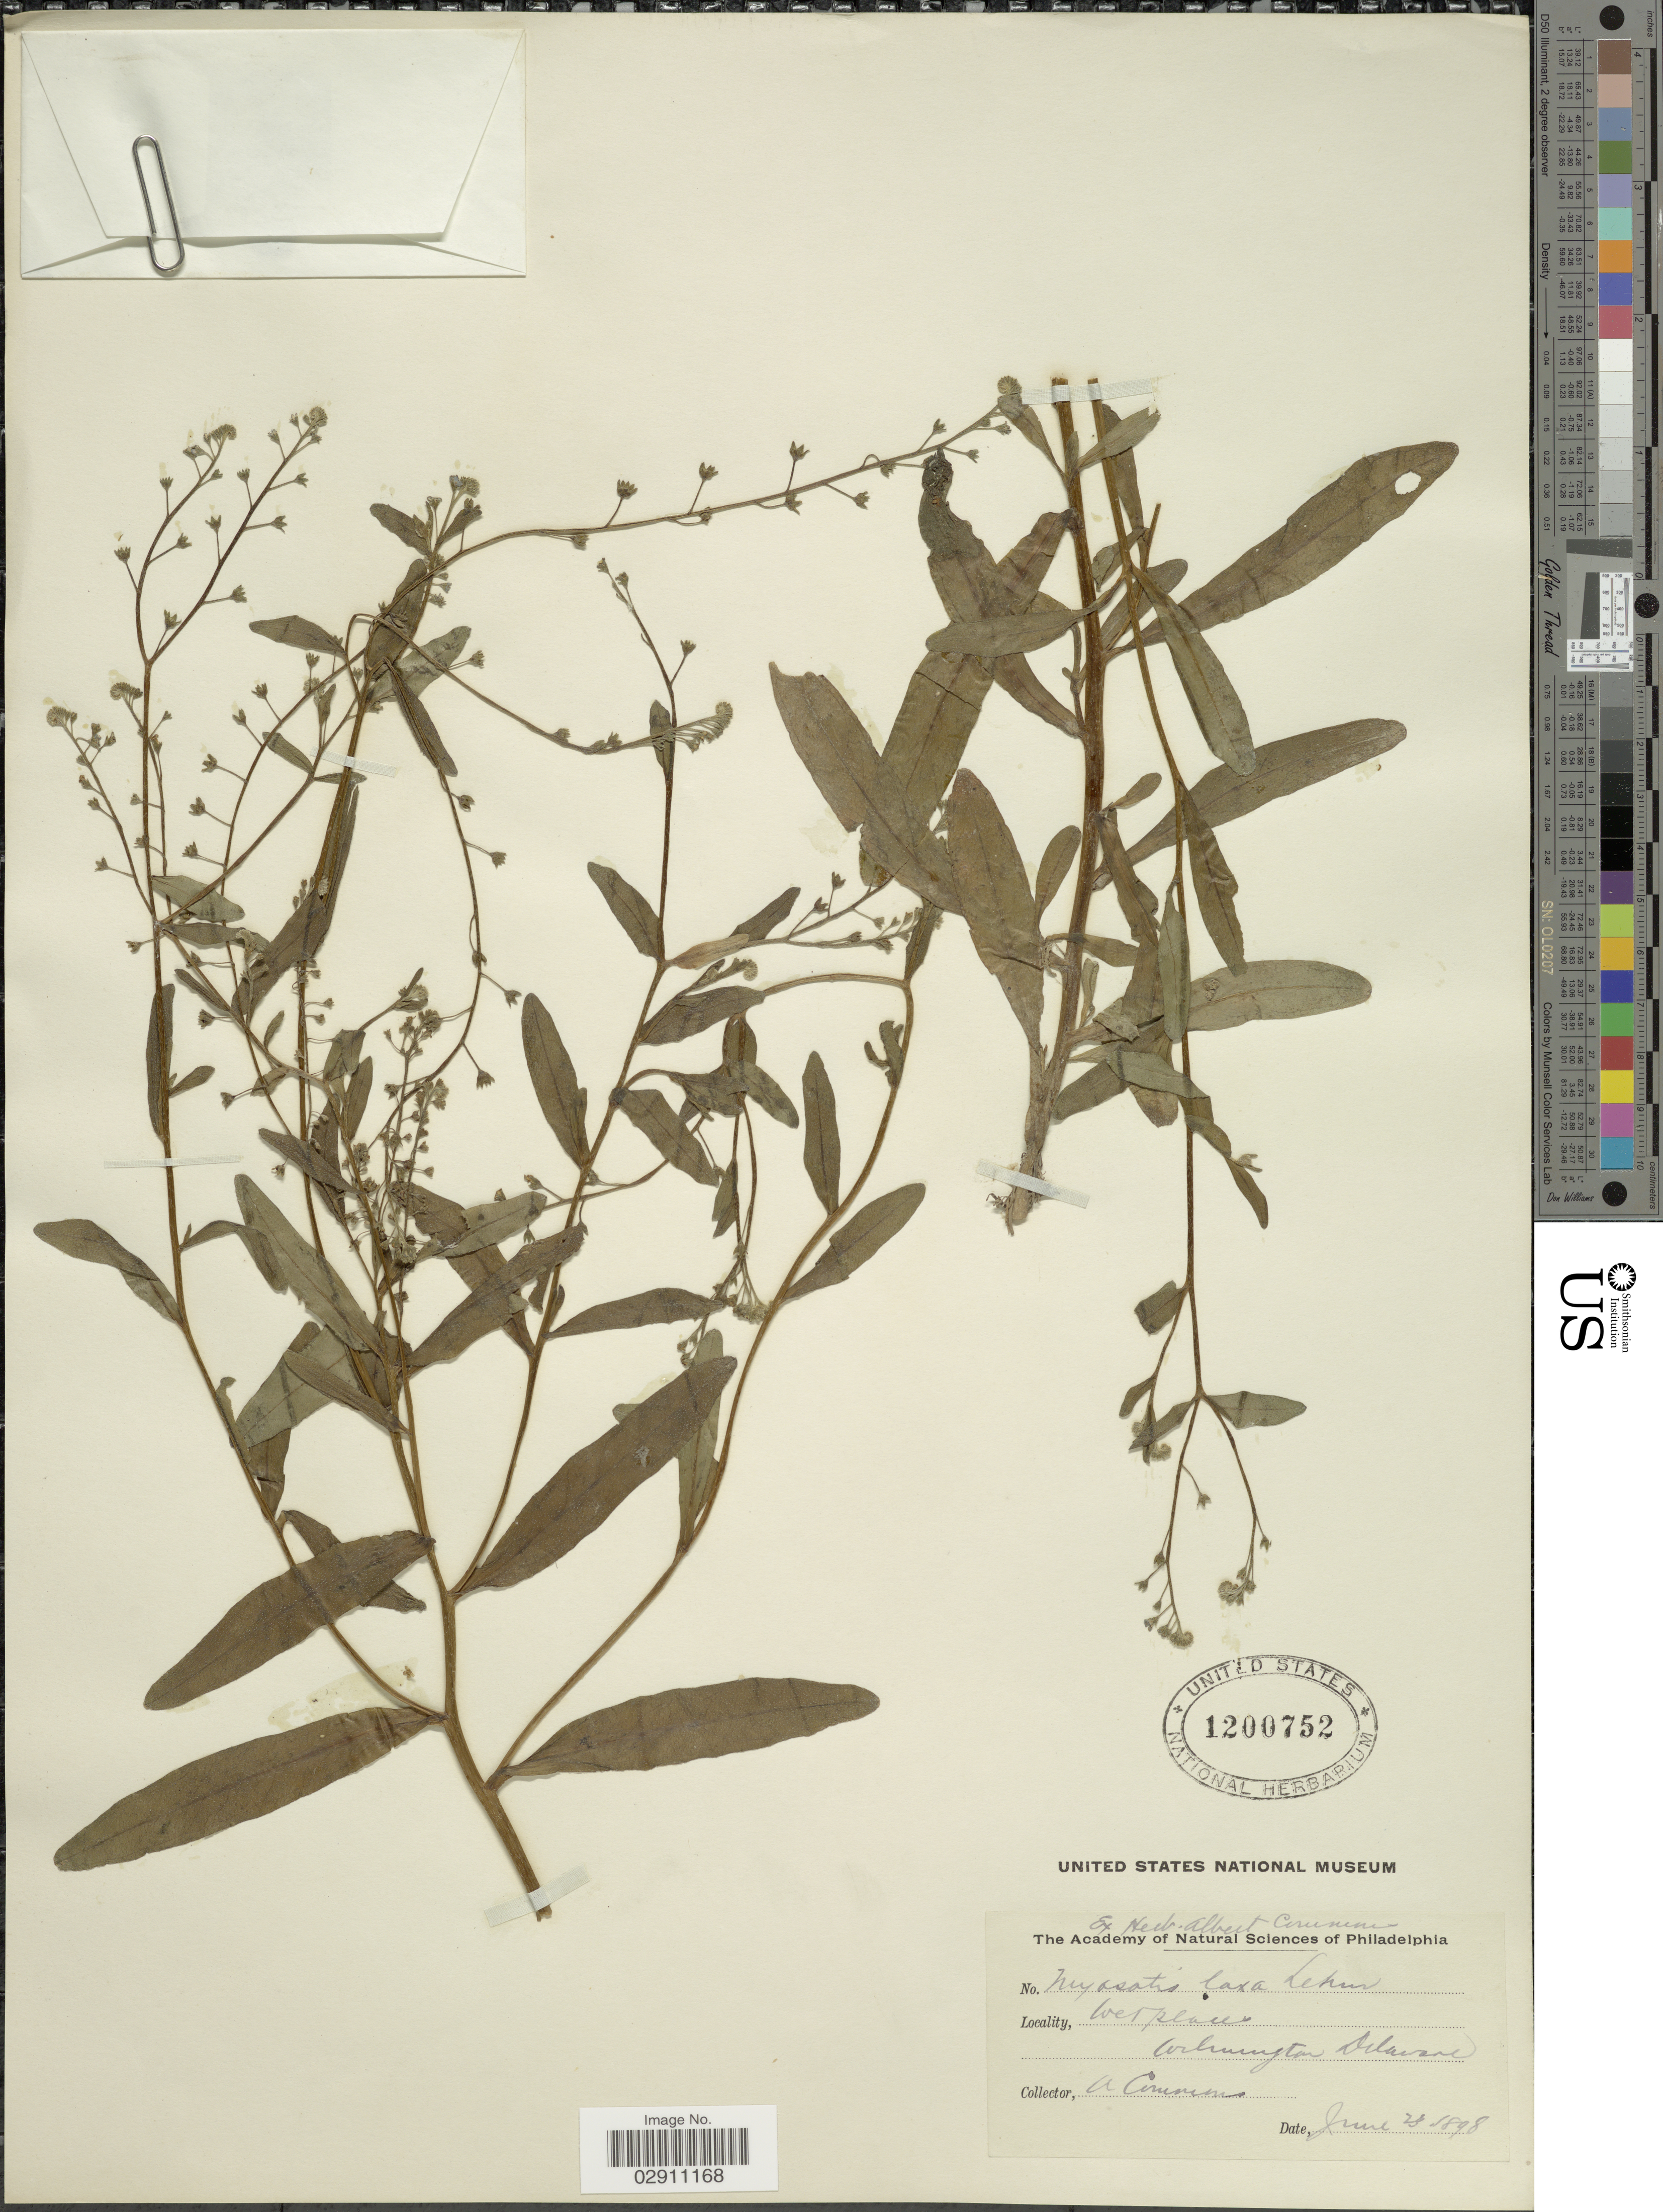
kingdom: Plantae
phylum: Tracheophyta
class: Magnoliopsida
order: Boraginales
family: Boraginaceae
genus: Myosotis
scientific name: Myosotis laxa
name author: F. Lehm.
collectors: A. Commons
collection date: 1898-06-28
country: United States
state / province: Delaware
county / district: New Castle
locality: Wet places, Wilmington.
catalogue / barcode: US 1200752